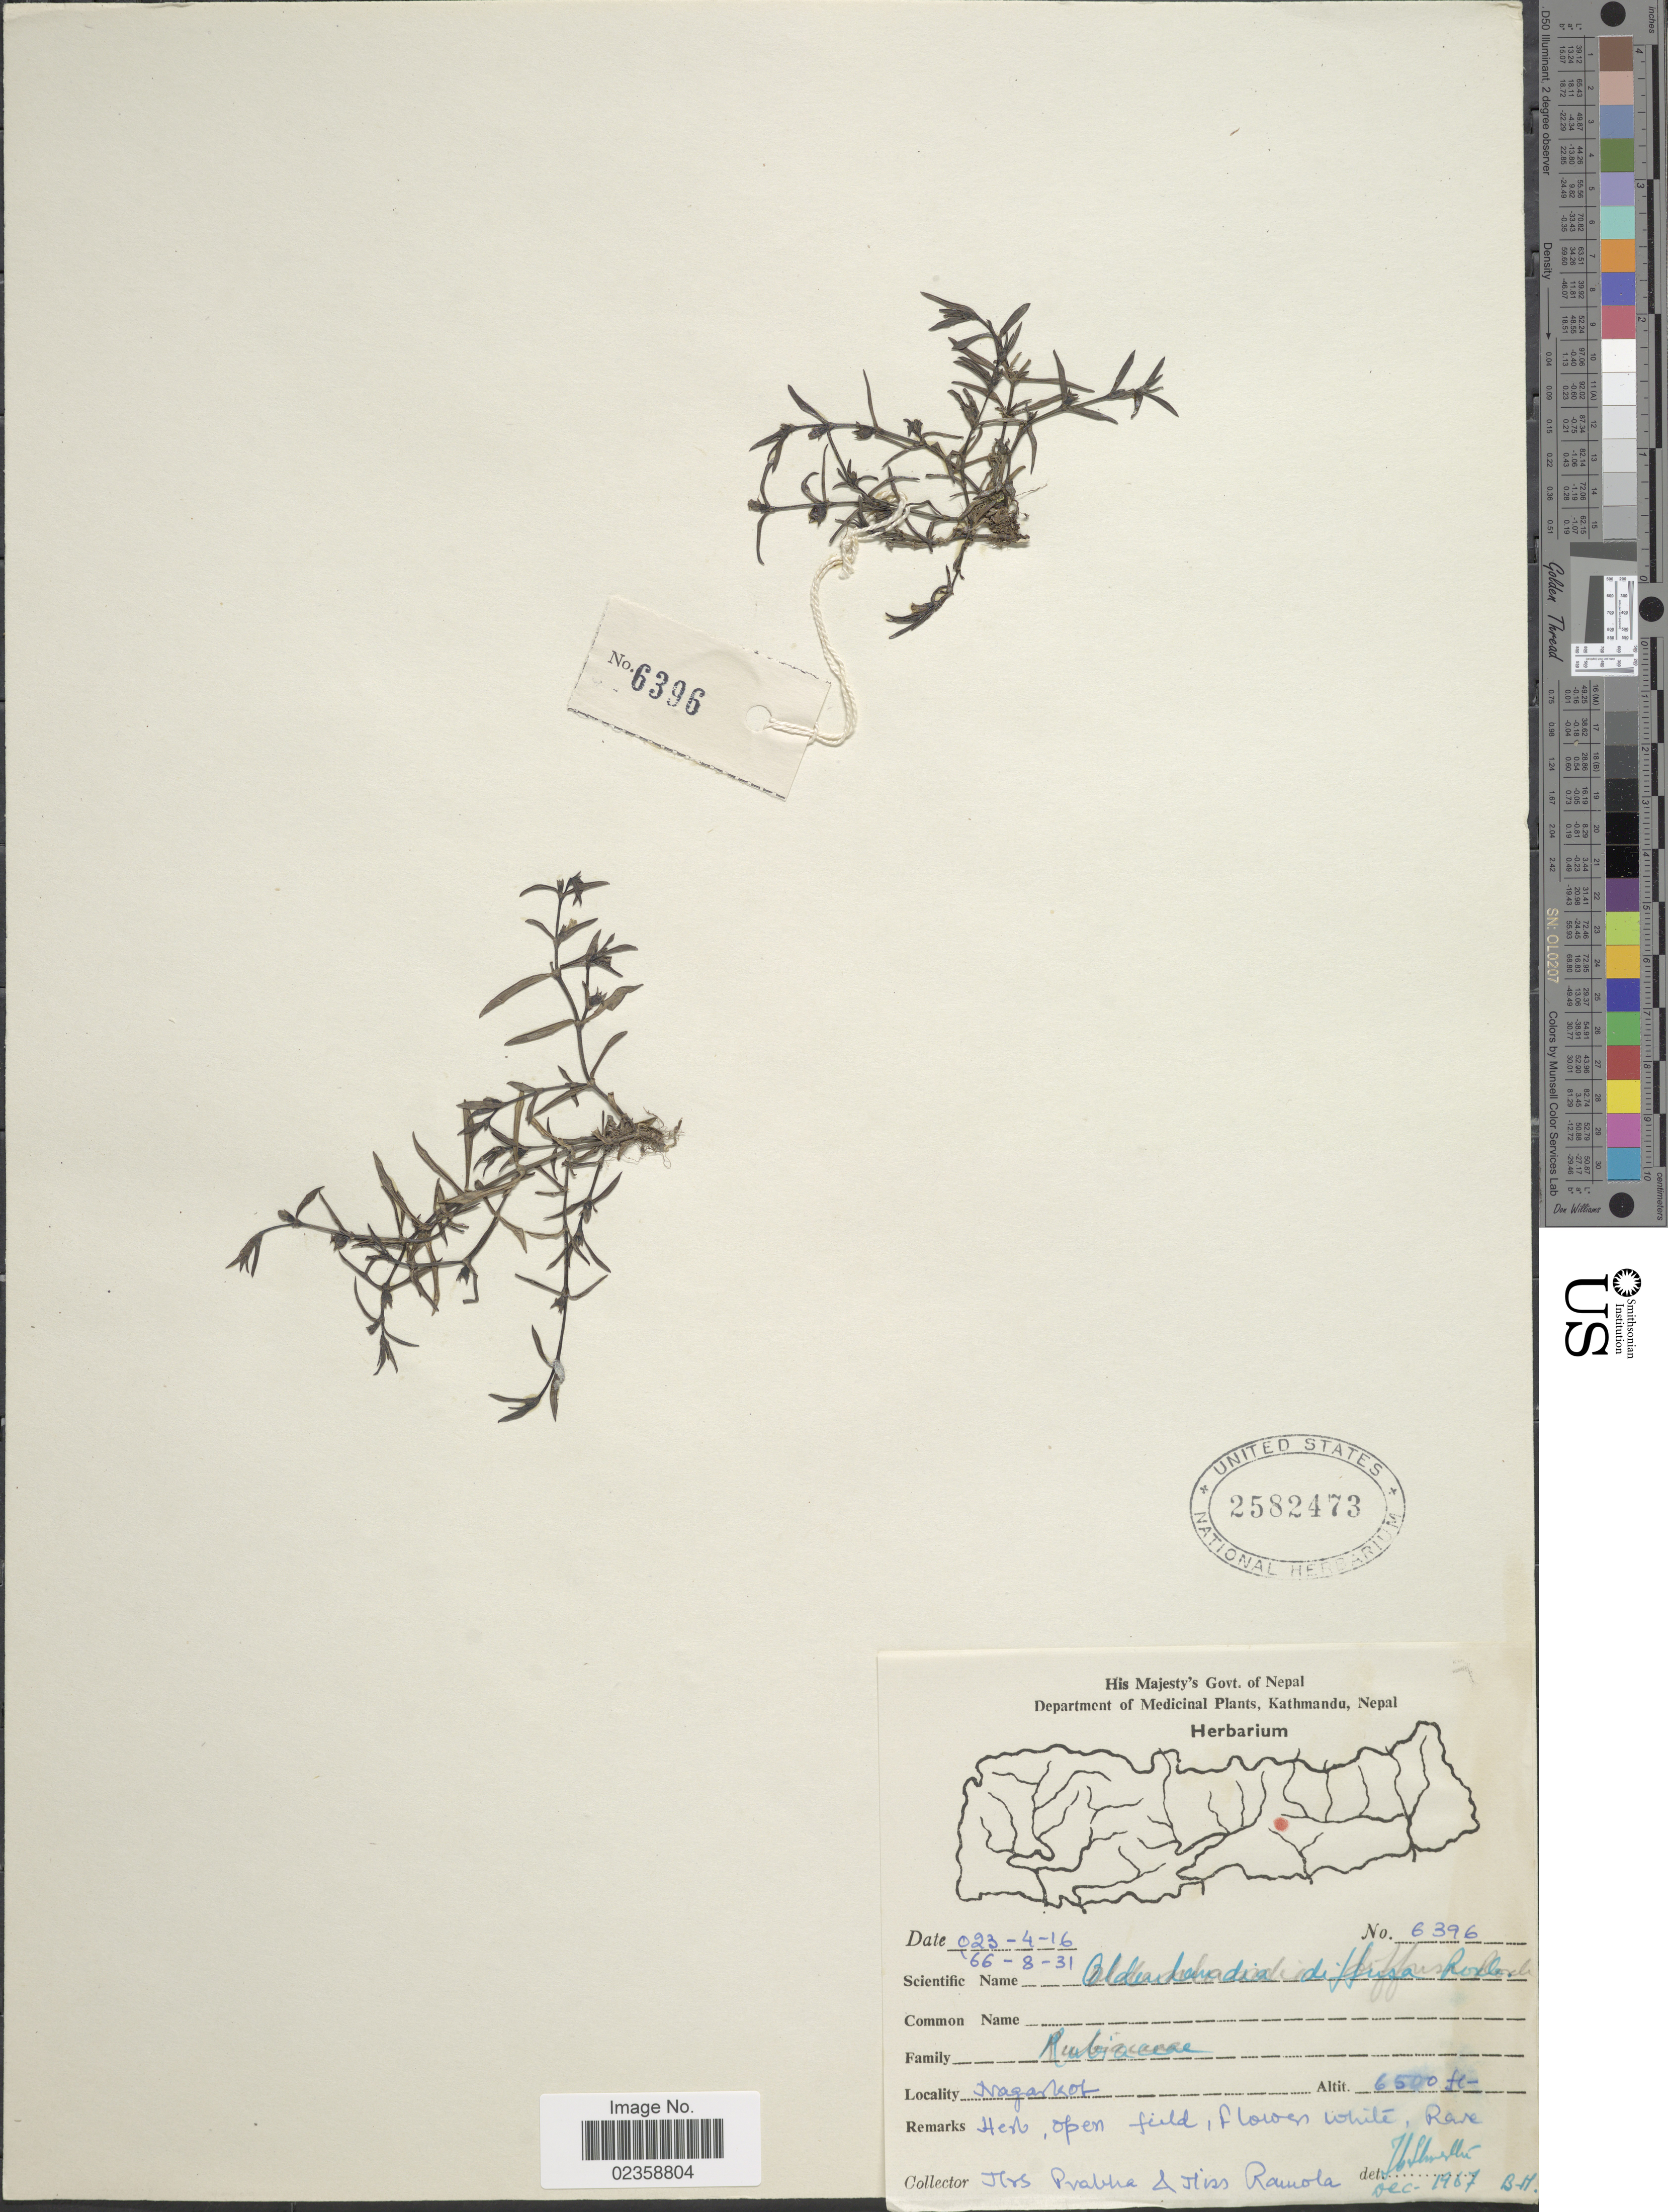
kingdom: Plantae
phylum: Tracheophyta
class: Magnoliopsida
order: Gentianales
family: Rubiaceae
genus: Oldenlandia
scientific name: Oldenlandia diffusa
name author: (Willd.) Roxb.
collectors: P. Pradhan & R. Thapa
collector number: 6396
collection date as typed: Transcribed d/m/y: 16/4/23 to 31/8/66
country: Nepal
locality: Nagarkot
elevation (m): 1981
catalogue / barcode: US 2582473